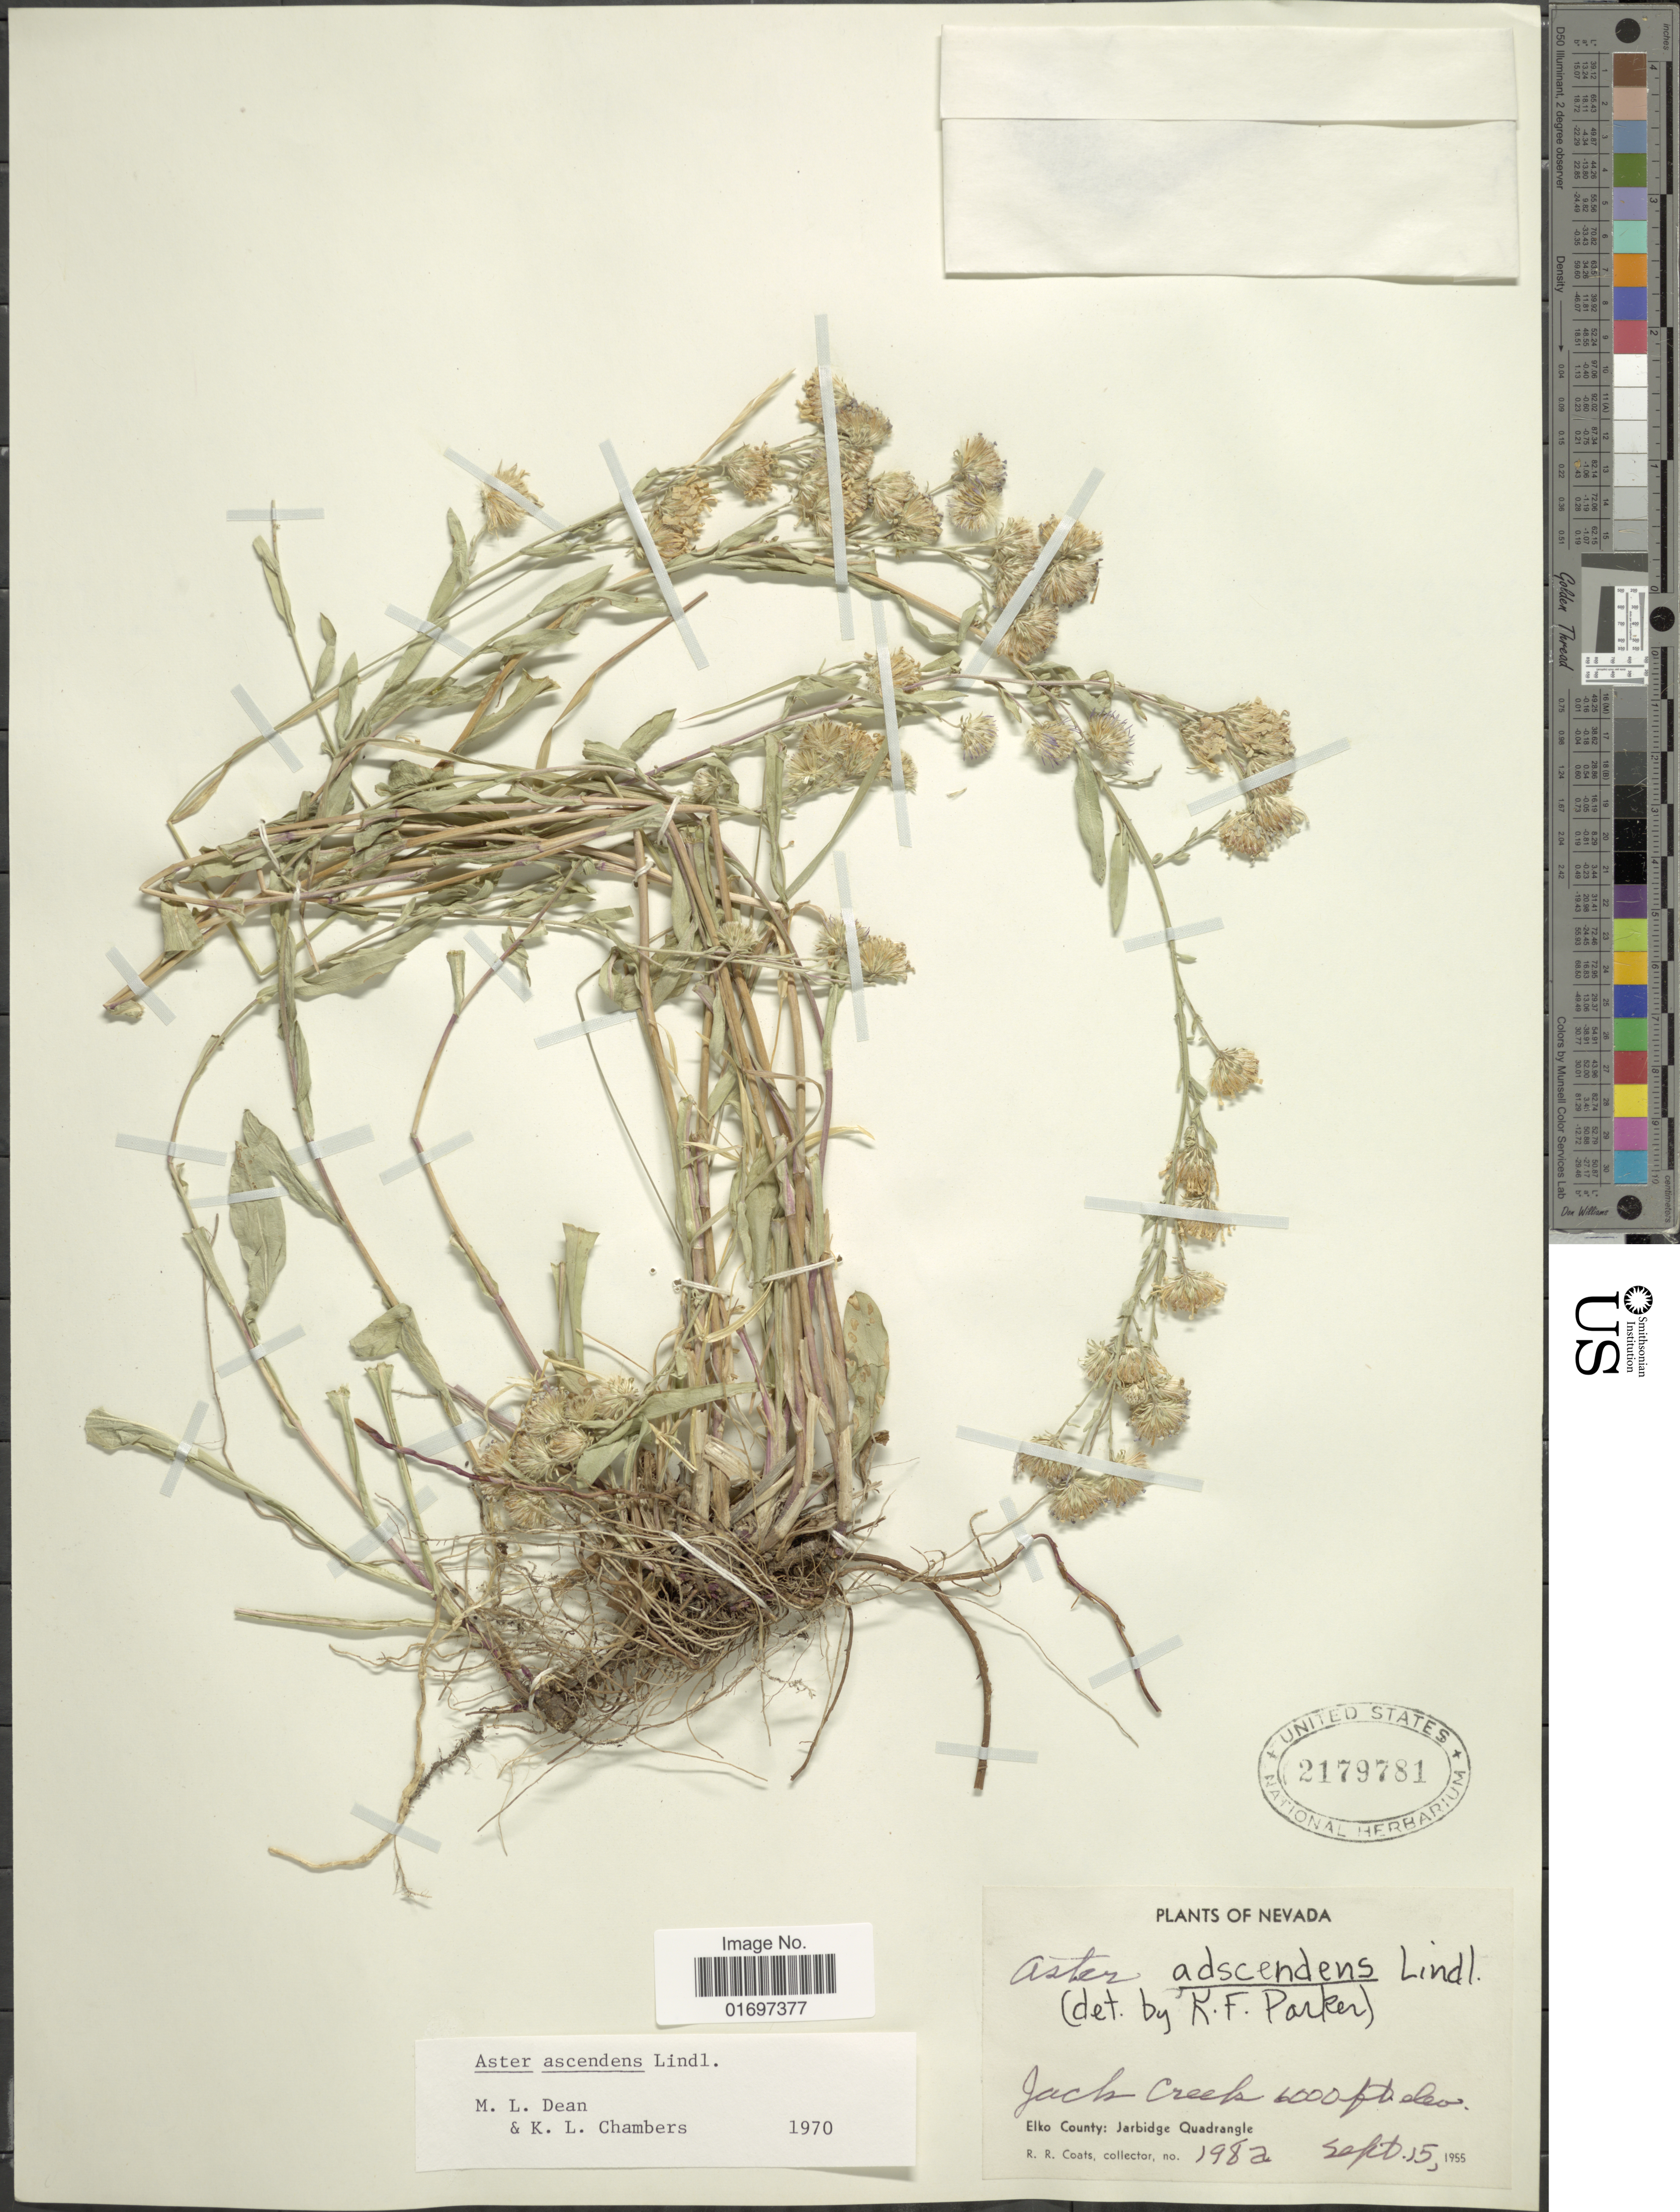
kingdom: Plantae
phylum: Tracheophyta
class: Magnoliopsida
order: Asterales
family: Asteraceae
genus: Symphyotrichum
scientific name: Symphyotrichum ascendens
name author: (Lindl.) G.L. Nesom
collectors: R. Coats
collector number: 198a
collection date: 1955-09-15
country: United States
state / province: Nevada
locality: Nevada. Jack Creek. Elko County: Jarbidge Quadrangle.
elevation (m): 1829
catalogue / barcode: US 2179781